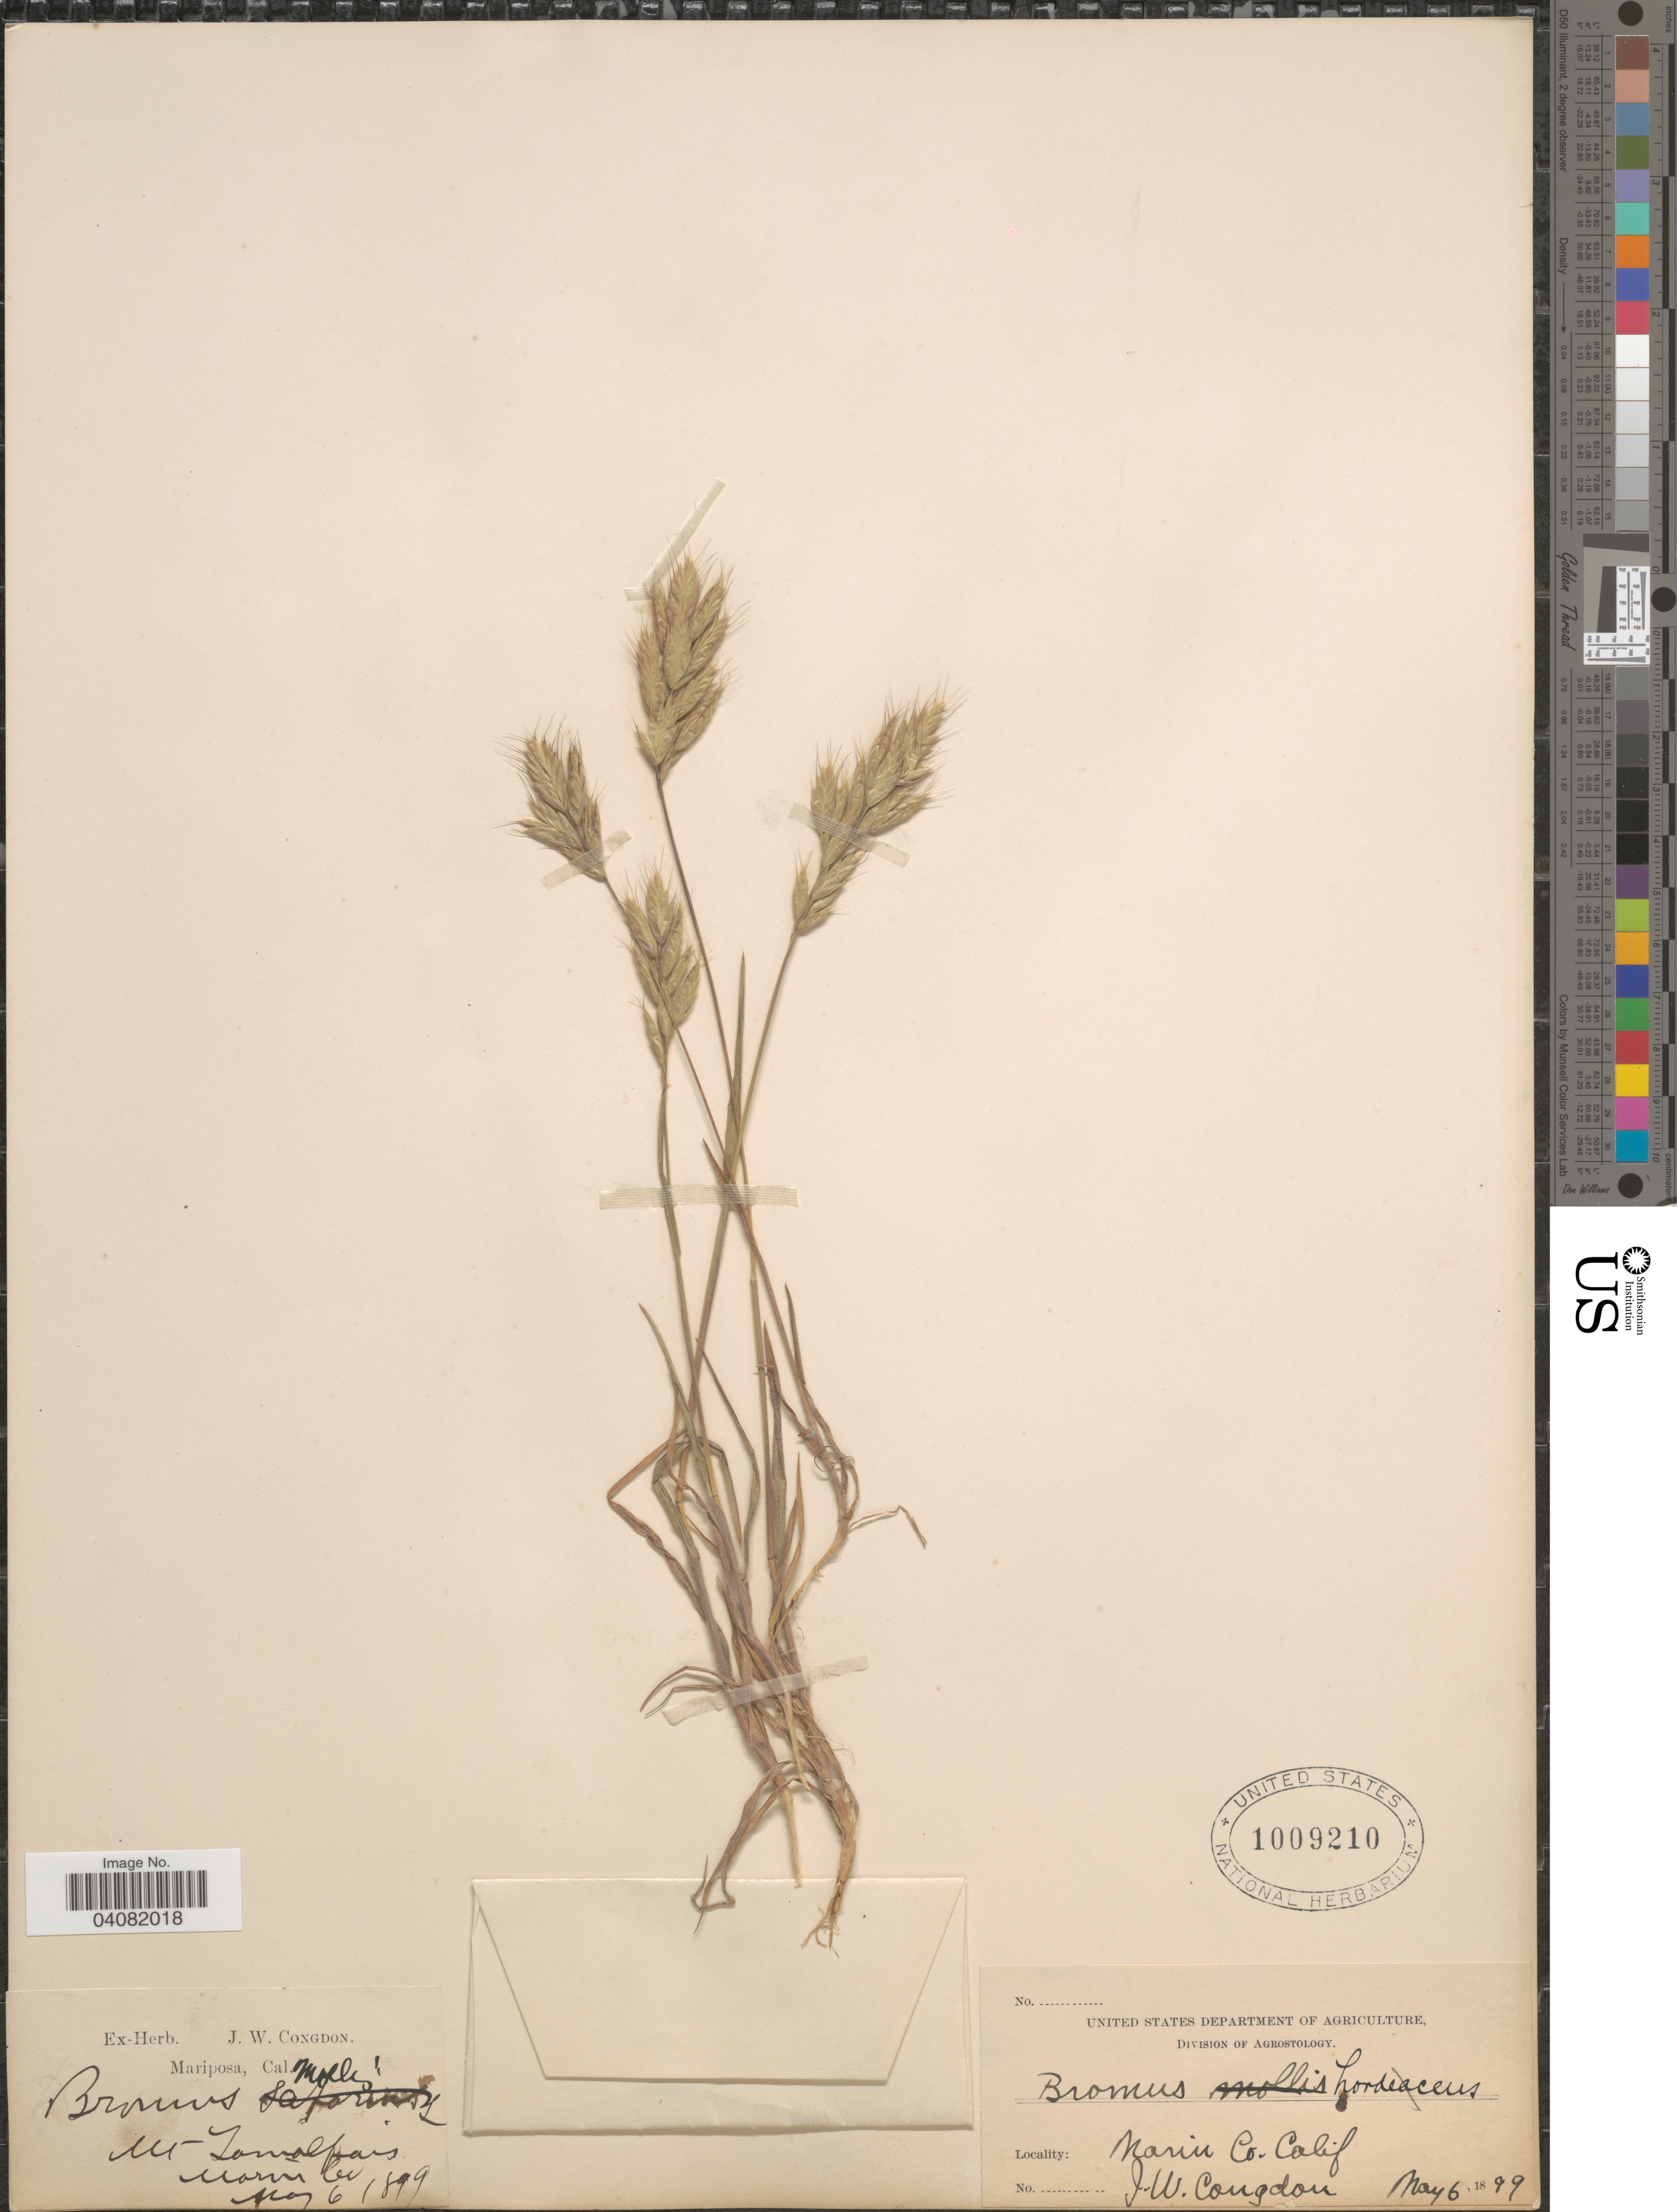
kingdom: Plantae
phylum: Tracheophyta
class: Liliopsida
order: Poales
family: Poaceae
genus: Bromus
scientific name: Bromus hordeaceus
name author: L.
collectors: J. W. Congdon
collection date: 1899-05-06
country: United States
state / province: California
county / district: Marin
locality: Mt Tamalpais. Marin Co.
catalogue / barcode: US 1009210